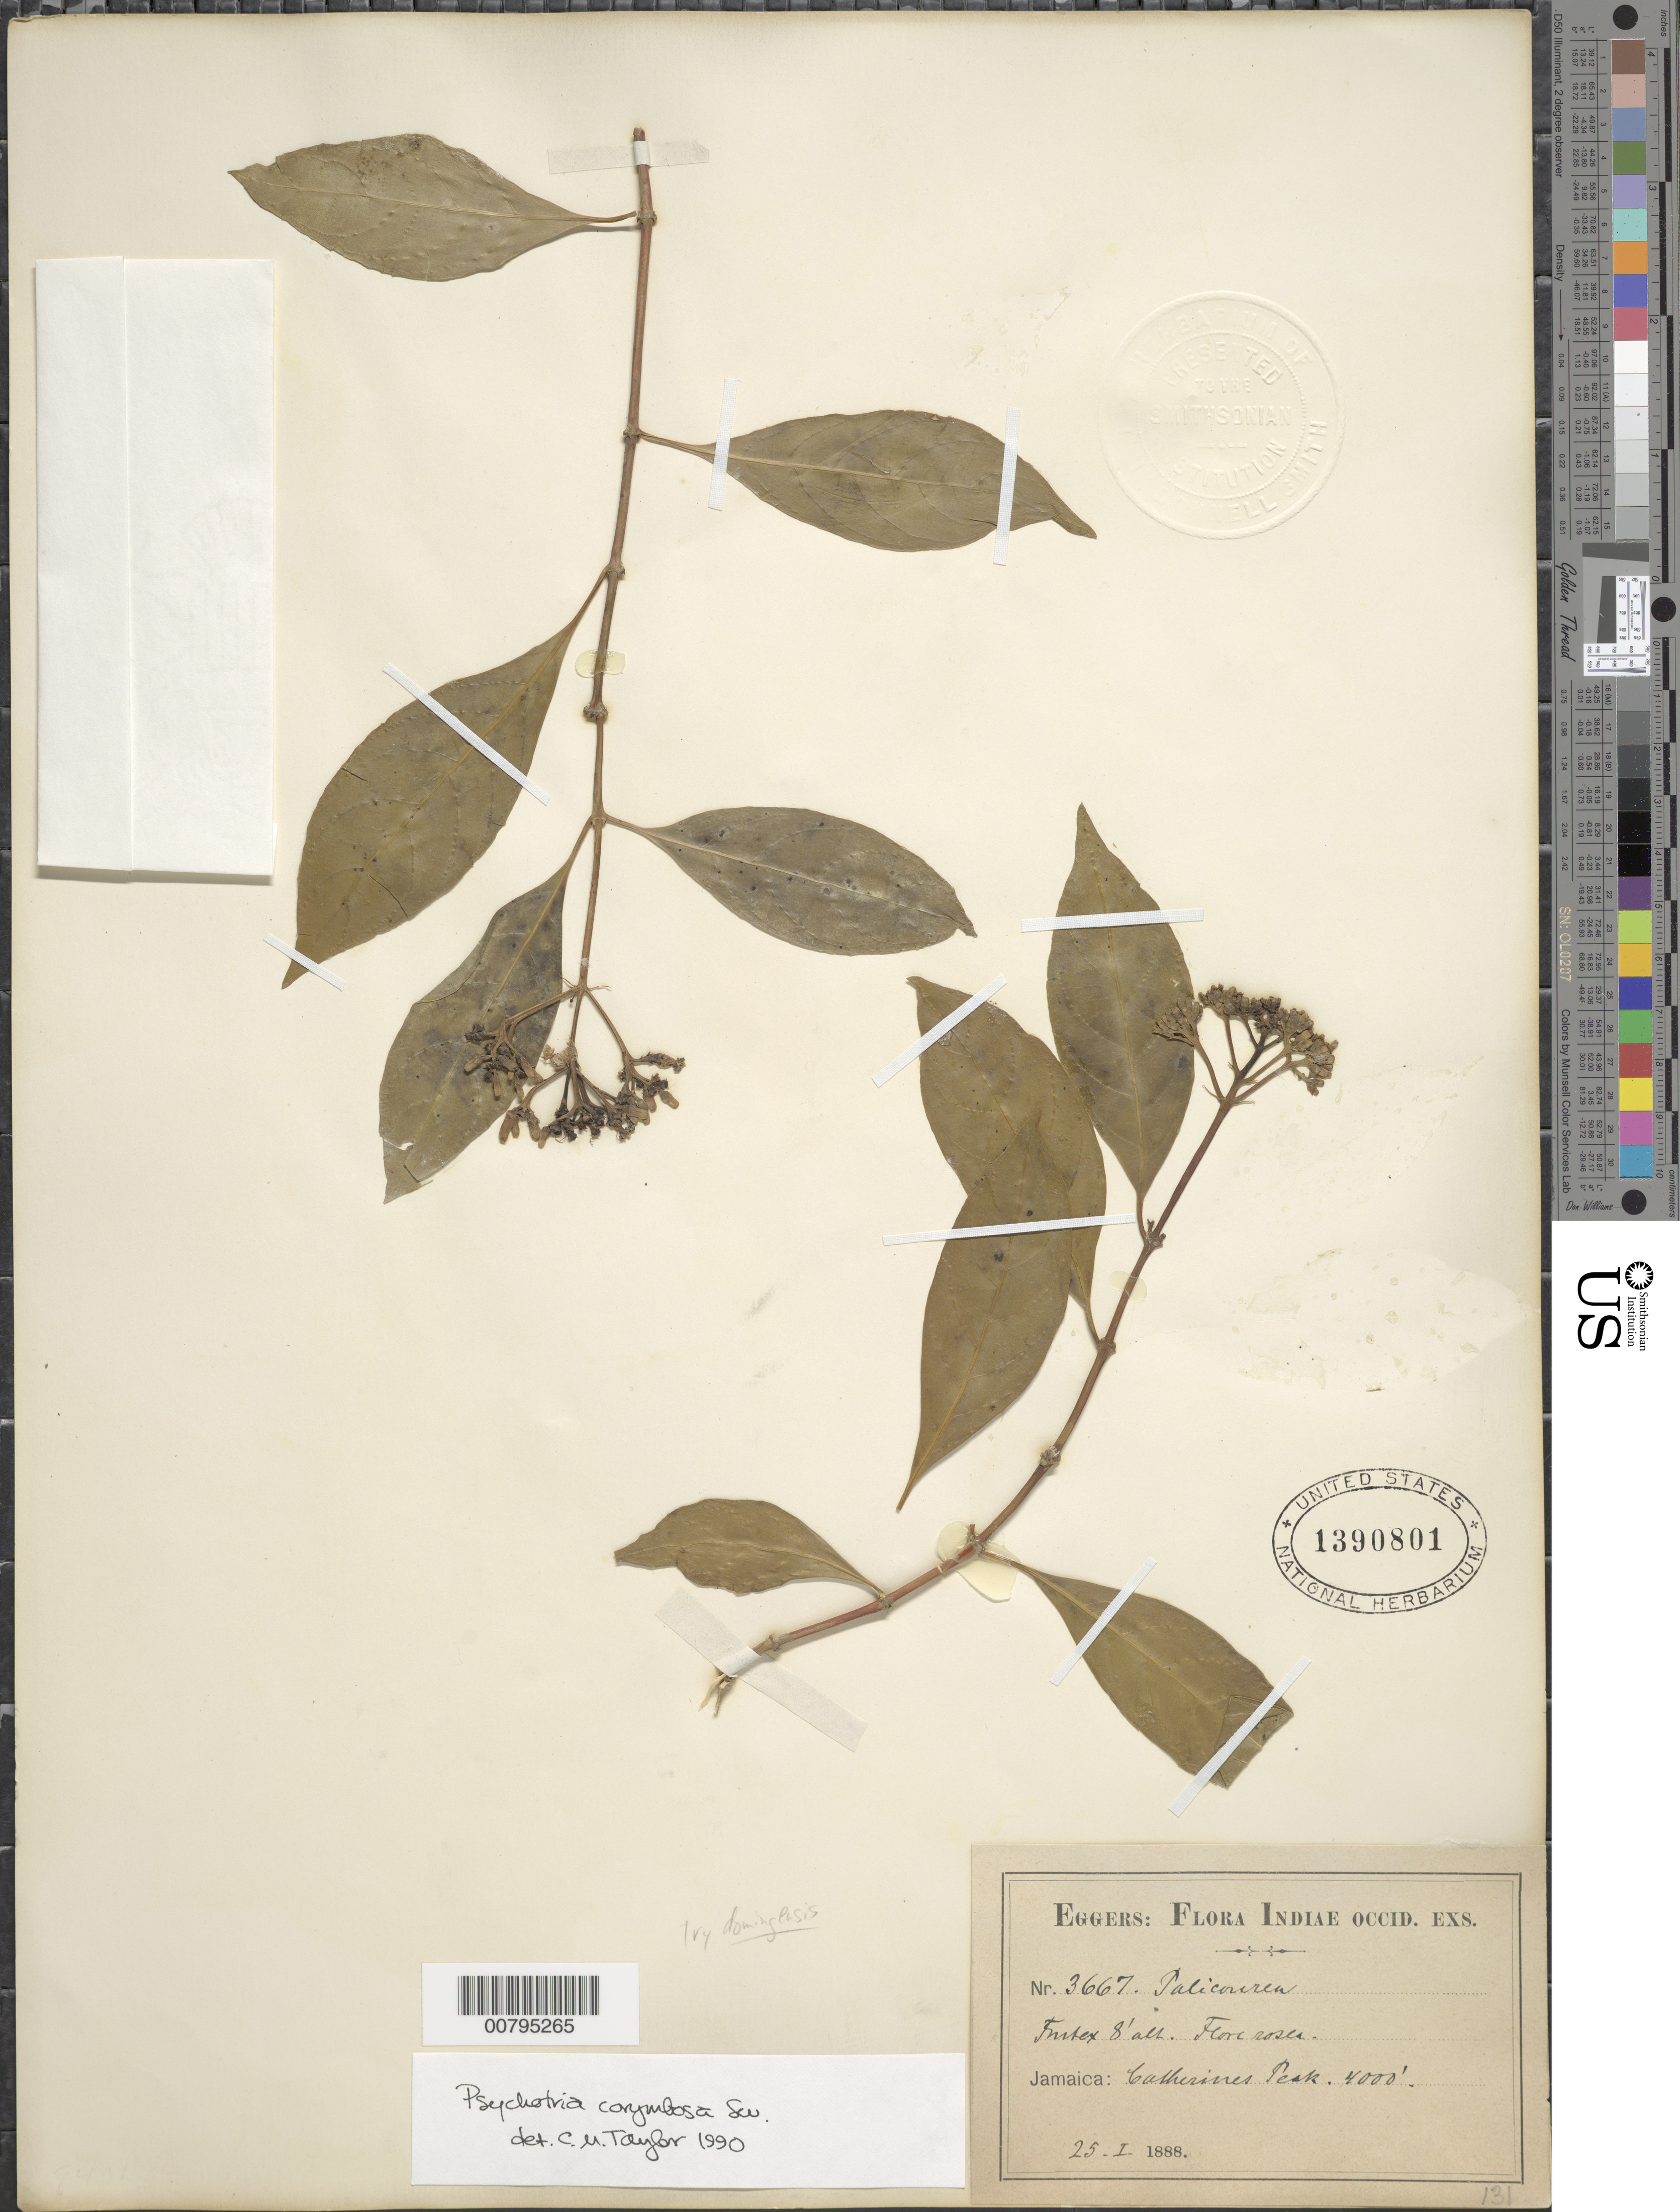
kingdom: Plantae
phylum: Tracheophyta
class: Magnoliopsida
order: Gentianales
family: Rubiaceae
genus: Psychotria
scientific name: Psychotria corymbosa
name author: Sw.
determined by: Taylor, Charlotte M.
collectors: H. F. A. von Eggers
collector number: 3667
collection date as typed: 25 Jan 1888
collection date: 1888-01-25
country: Jamaica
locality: Catherines Peak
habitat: Montane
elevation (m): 1219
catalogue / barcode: US 1390801